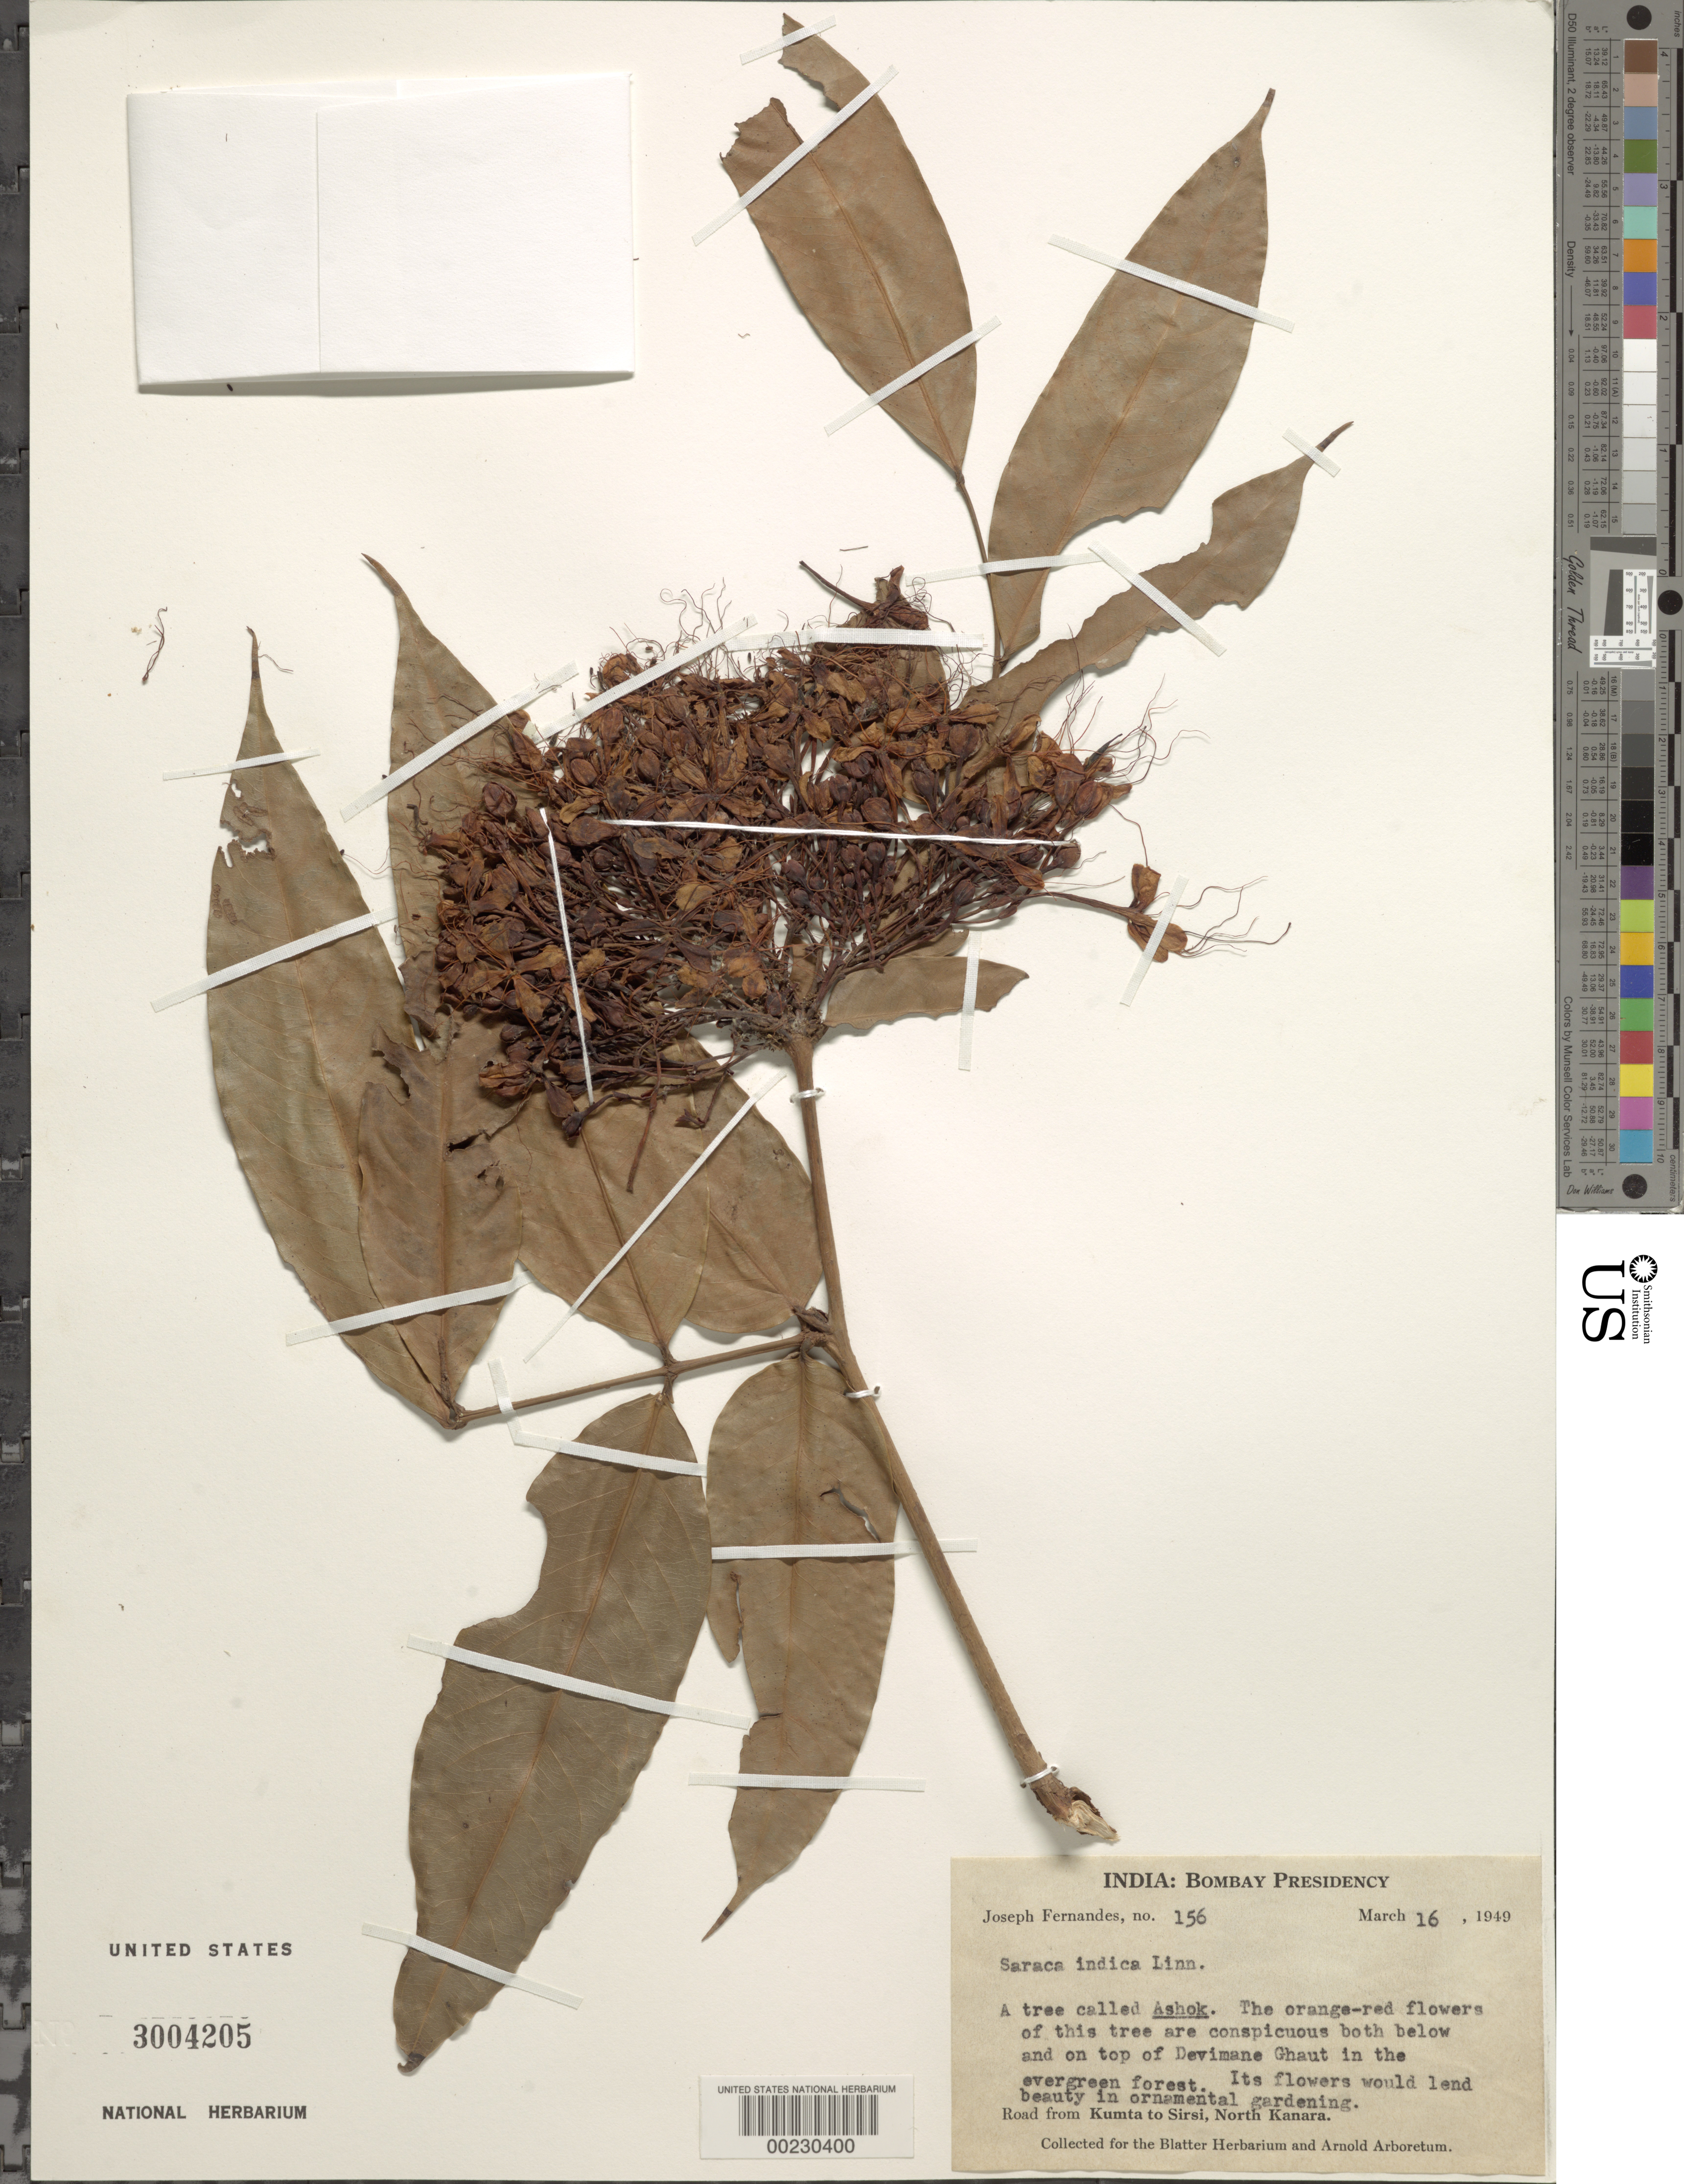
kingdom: Plantae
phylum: Tracheophyta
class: Magnoliopsida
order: Fabales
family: Fabaceae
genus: Saraca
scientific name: Saraca indica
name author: L.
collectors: J. Fernandes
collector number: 156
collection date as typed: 16 Mar 1949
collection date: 1949-03-16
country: India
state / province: Gujarat / Maharashtra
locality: Road from kumta to sirsi, north kanara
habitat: Evergreen forest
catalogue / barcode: US 3004205